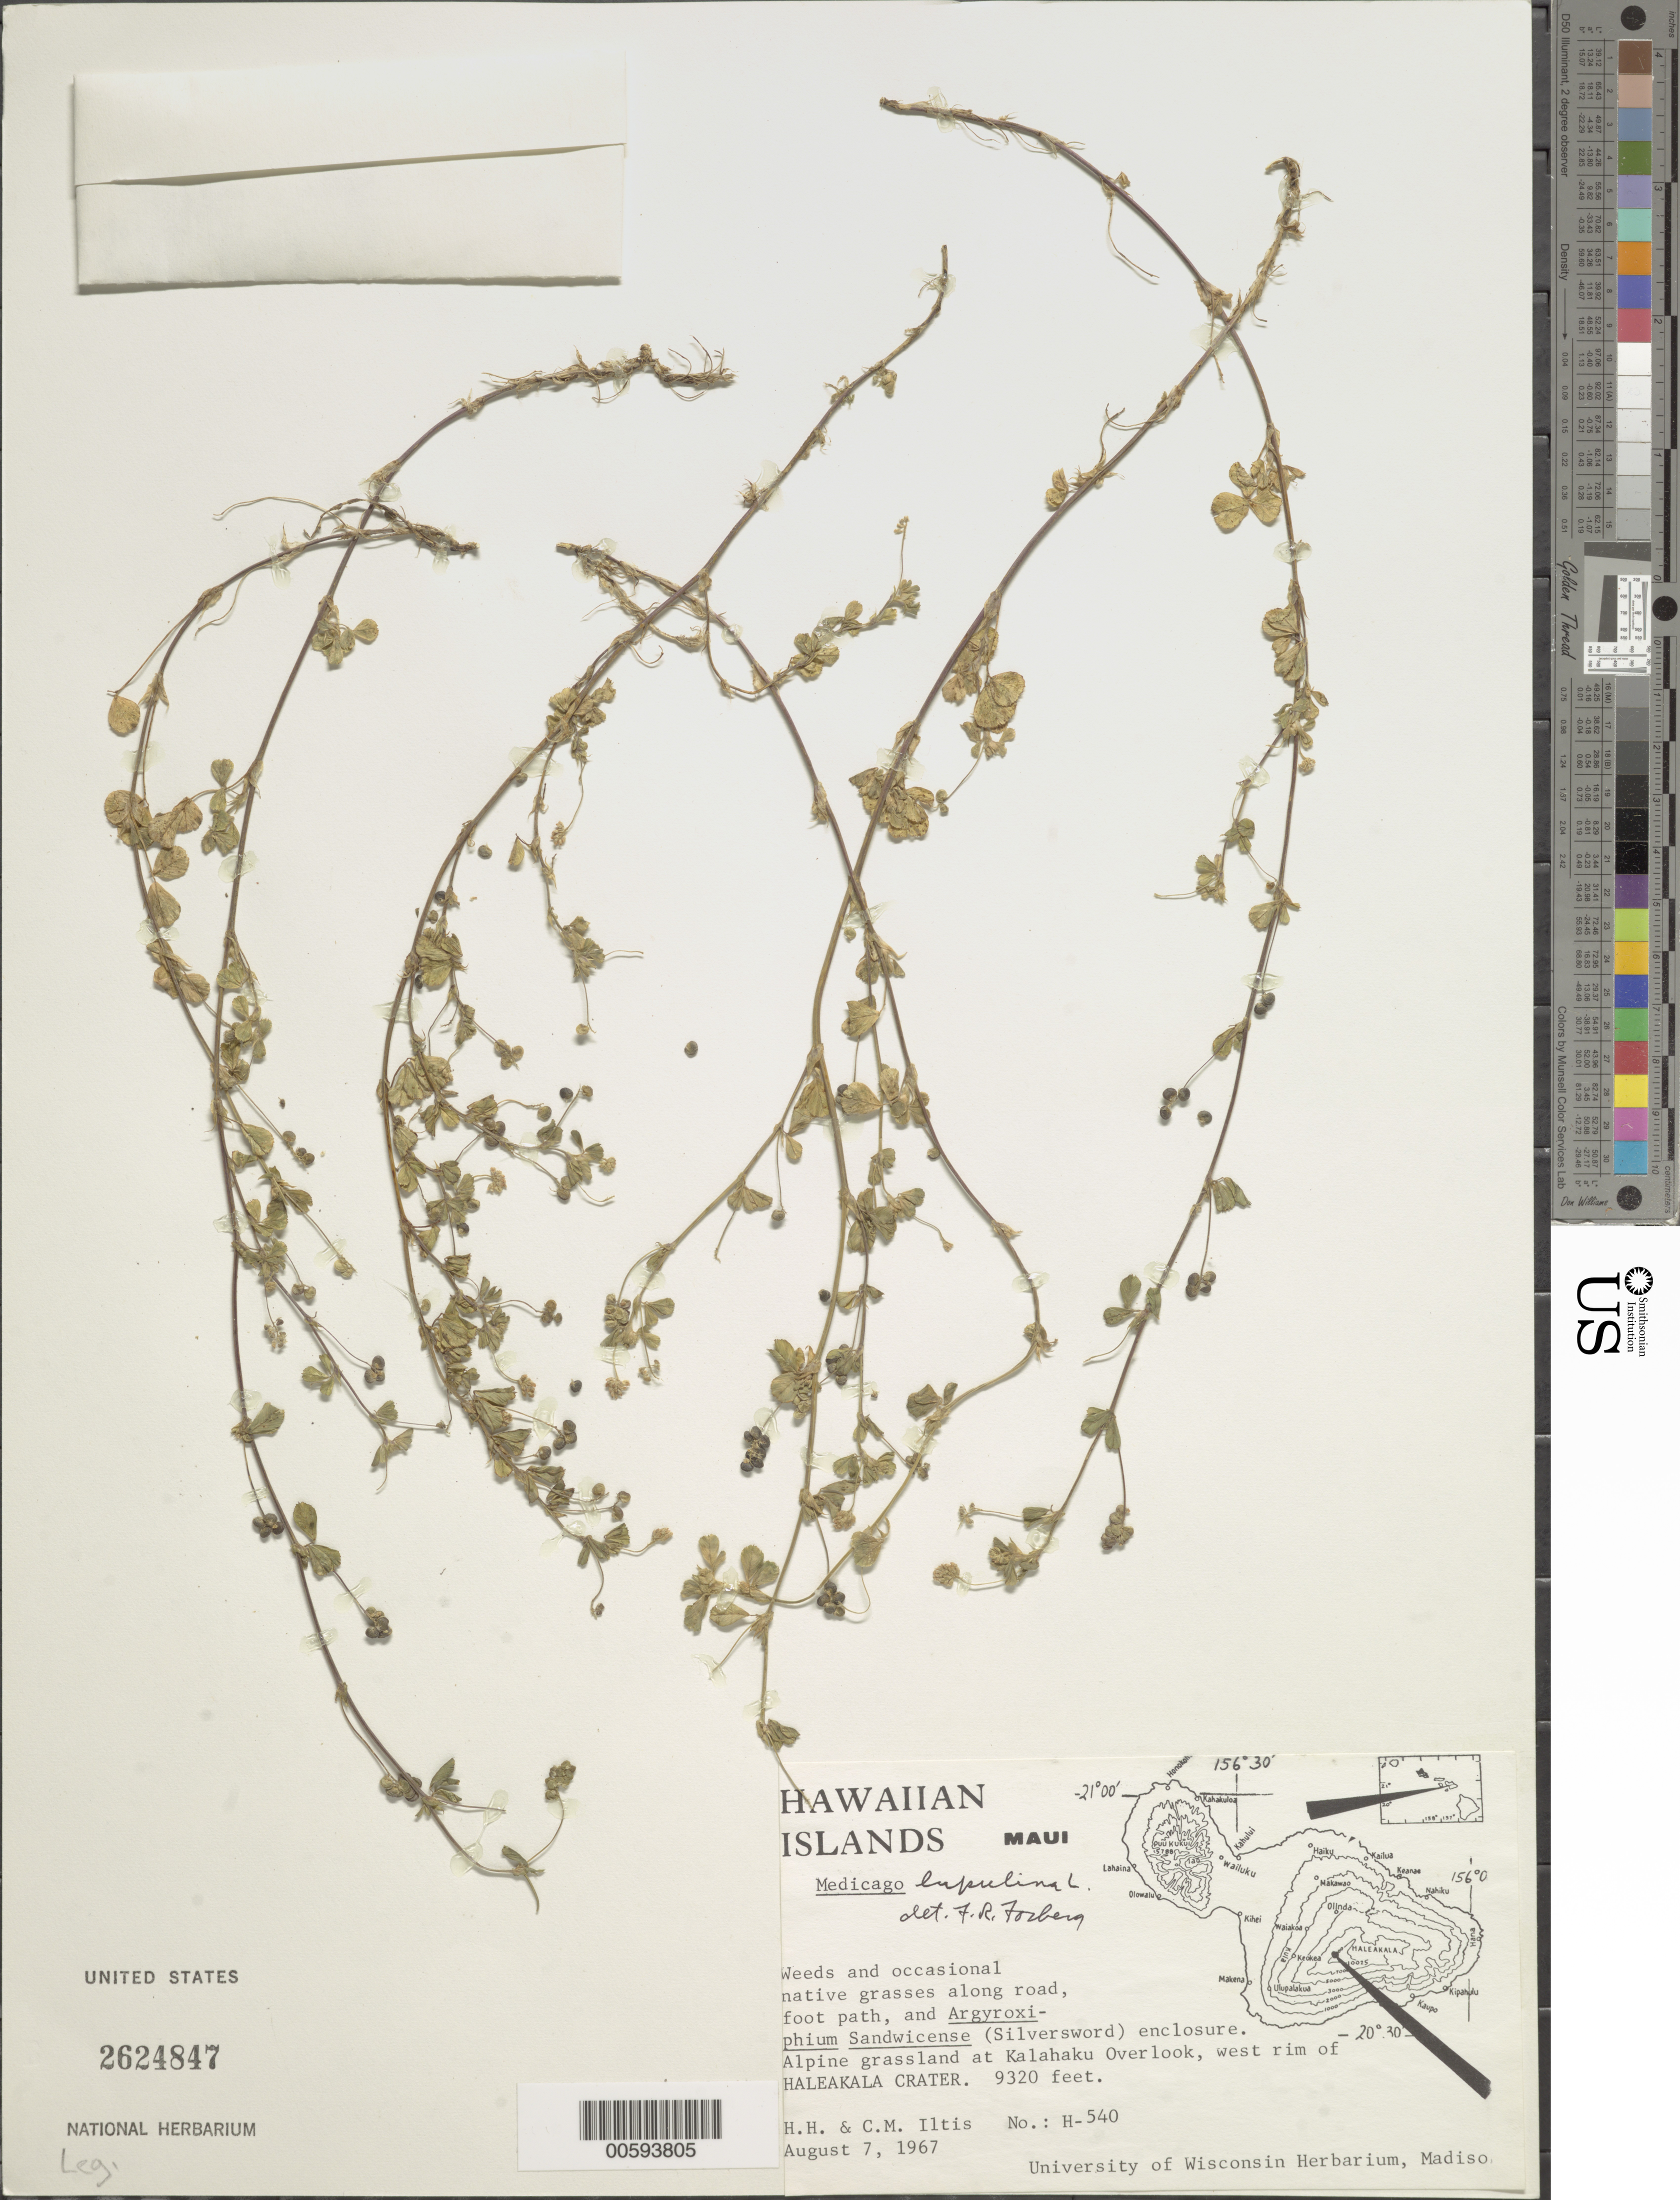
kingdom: Plantae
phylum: Tracheophyta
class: Magnoliopsida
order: Fabales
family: Fabaceae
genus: Medicago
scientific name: Medicago lupulina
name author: L.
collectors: H. H. Iltis & C. M Iltis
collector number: H-540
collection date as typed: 7 Aug 1967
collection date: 1967-08-07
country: United States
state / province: Hawaii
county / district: Maui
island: Maui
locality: Kalahaku Overlook, W rim of Haleakala Crater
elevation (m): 2841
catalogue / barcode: US 2624847